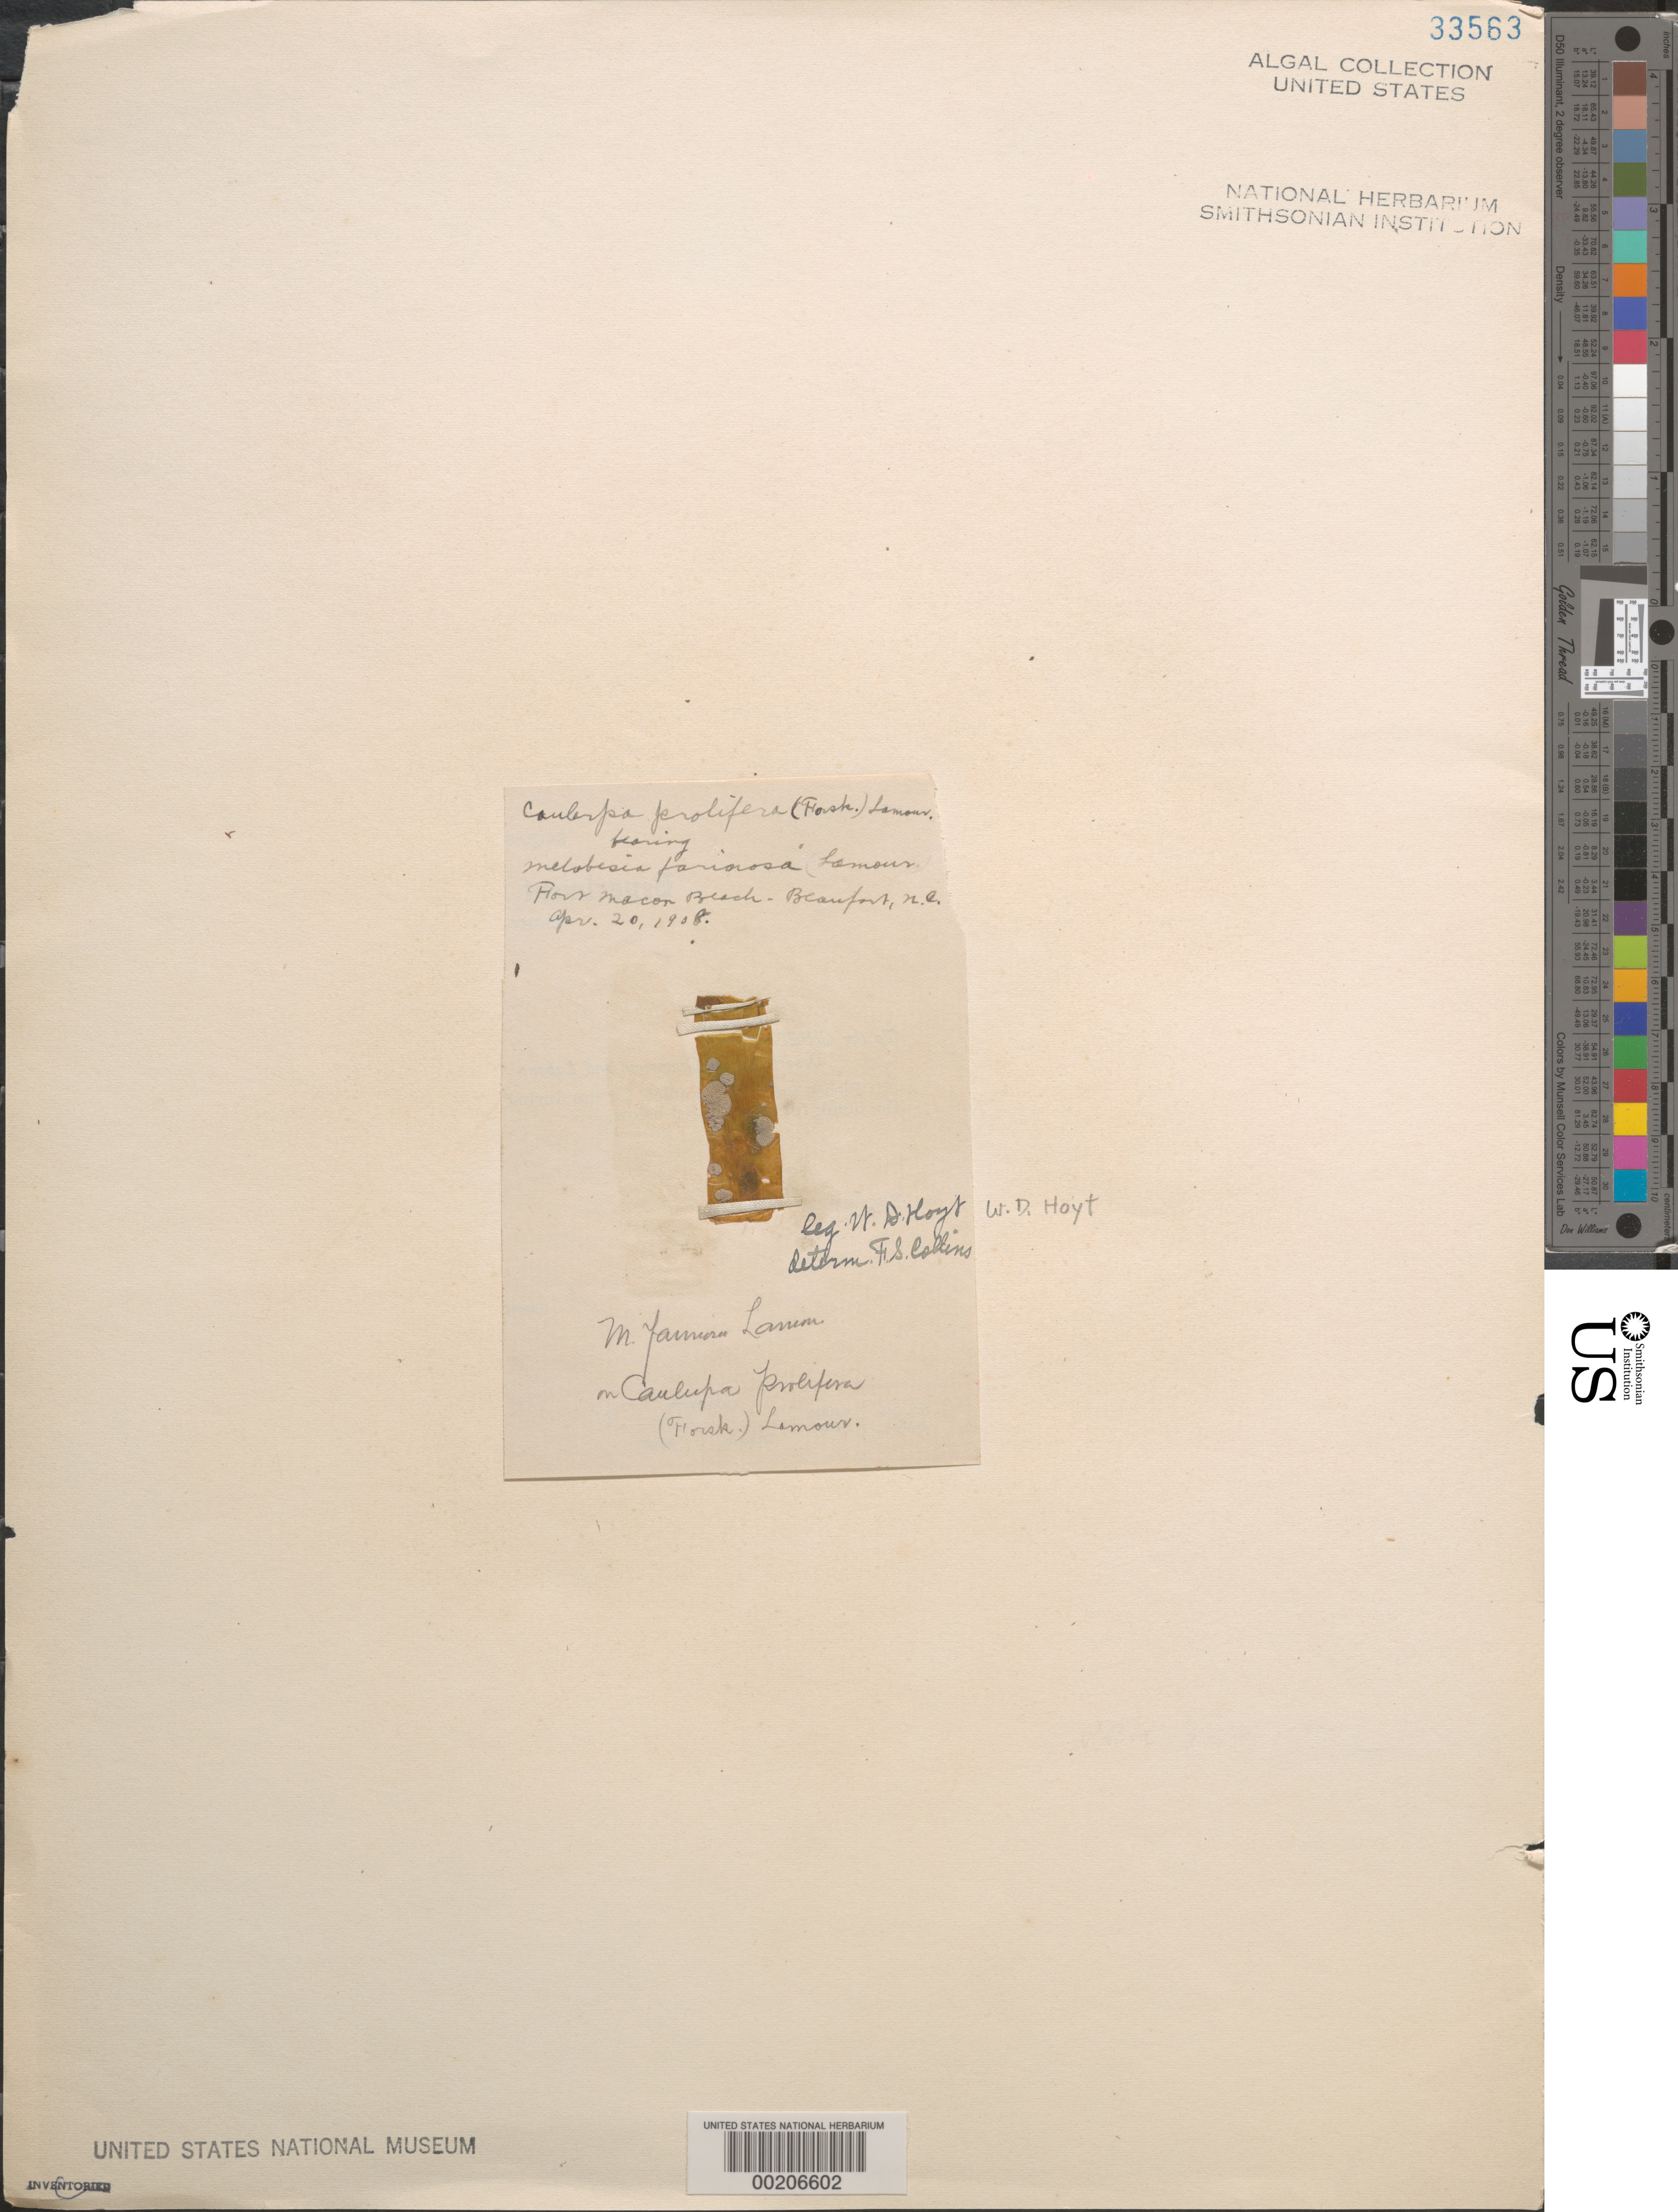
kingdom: Plantae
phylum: Chlorophyta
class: Ulvophyceae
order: Bryopsidales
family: Caulerpaceae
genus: Caulerpa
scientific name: Caulerpa prolifera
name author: (Forssk.) J.V.Lamouroux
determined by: Collins, Frank S.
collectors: W. D. Hoyt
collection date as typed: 20 Apr 1908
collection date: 1908-04-20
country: United States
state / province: North Carolina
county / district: Carteret County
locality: Beaufort, Fort Macon Beach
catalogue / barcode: US 33563